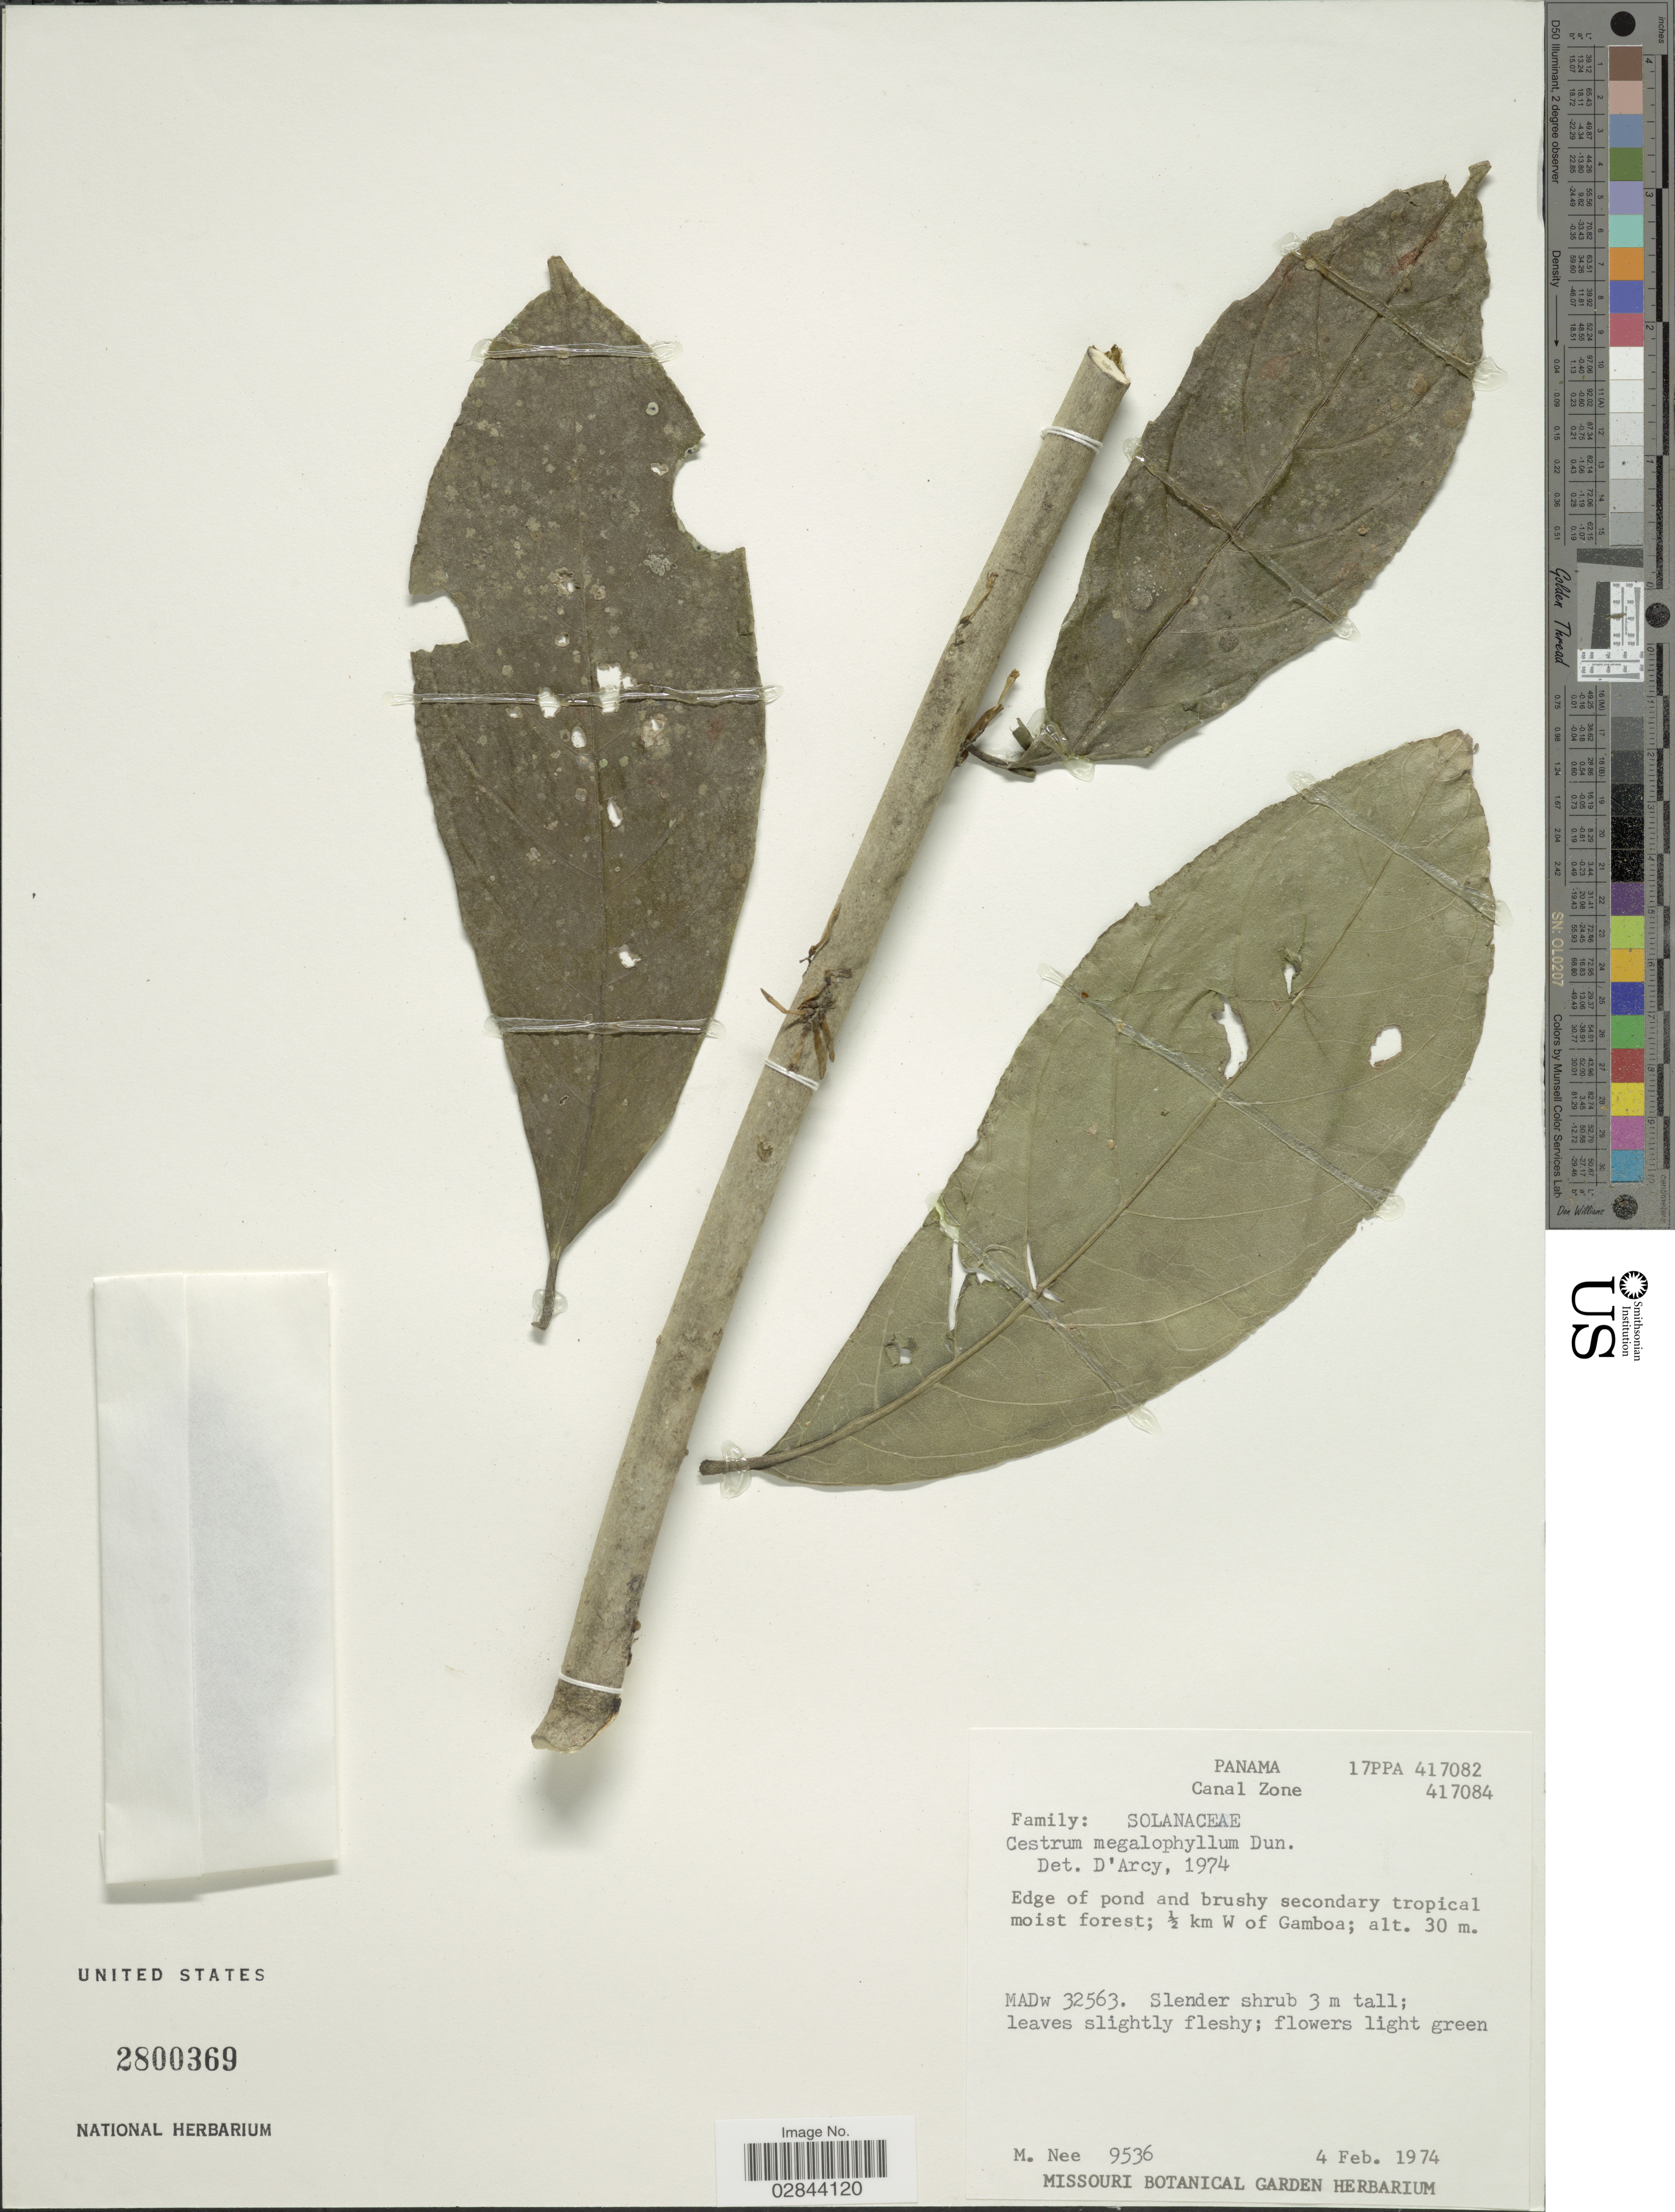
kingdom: Plantae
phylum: Tracheophyta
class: Magnoliopsida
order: Solanales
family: Solanaceae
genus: Cestrum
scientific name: Cestrum megalophyllum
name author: Dunal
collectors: M. Nee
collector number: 9536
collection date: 1974-02-04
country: Panama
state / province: Colón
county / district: Canal Zone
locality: Canal Zone, ½ km W of Gamboa, MADw 32563.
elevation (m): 30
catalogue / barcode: US 2800369